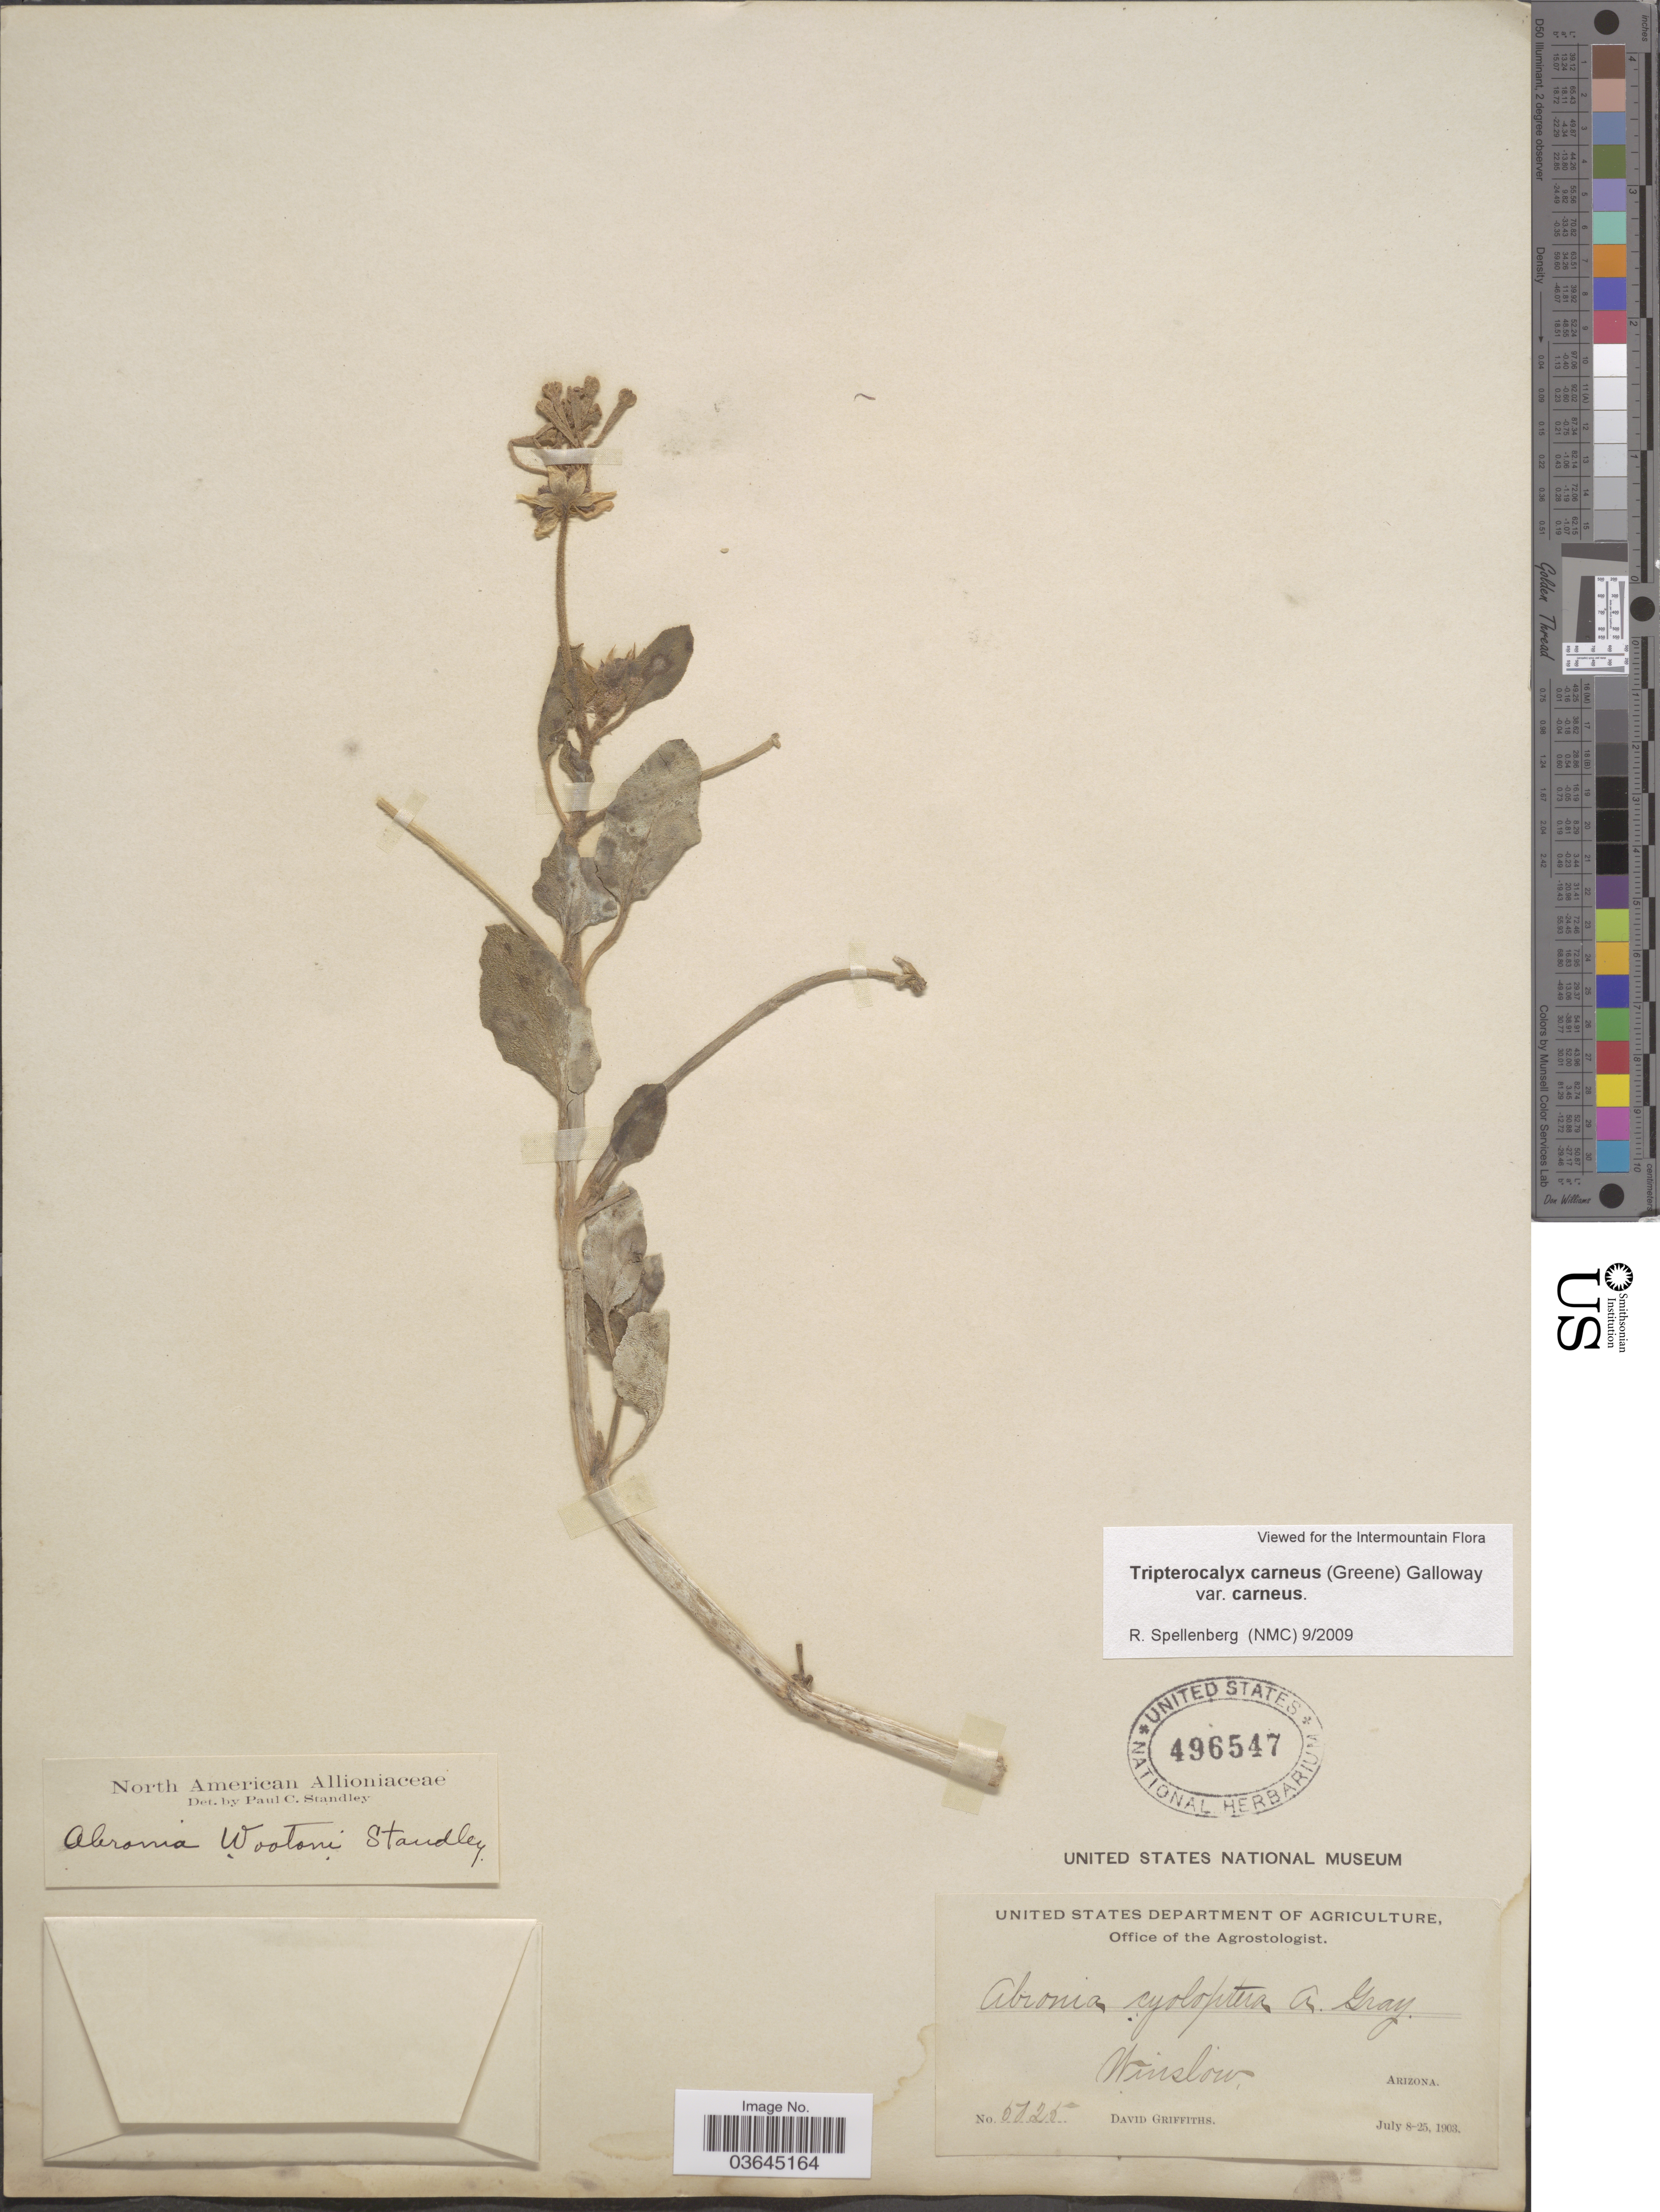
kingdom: Plantae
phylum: Tracheophyta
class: Magnoliopsida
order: Caryophyllales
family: Nyctaginaceae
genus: Tripterocalyx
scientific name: Tripterocalyx carneus var. carneus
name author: (Greene) L.A. Galloway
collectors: D. Griffiths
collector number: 5025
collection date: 1903-07-08/1903-07-25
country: United States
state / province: Arizona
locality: Winslow.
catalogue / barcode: US 496547